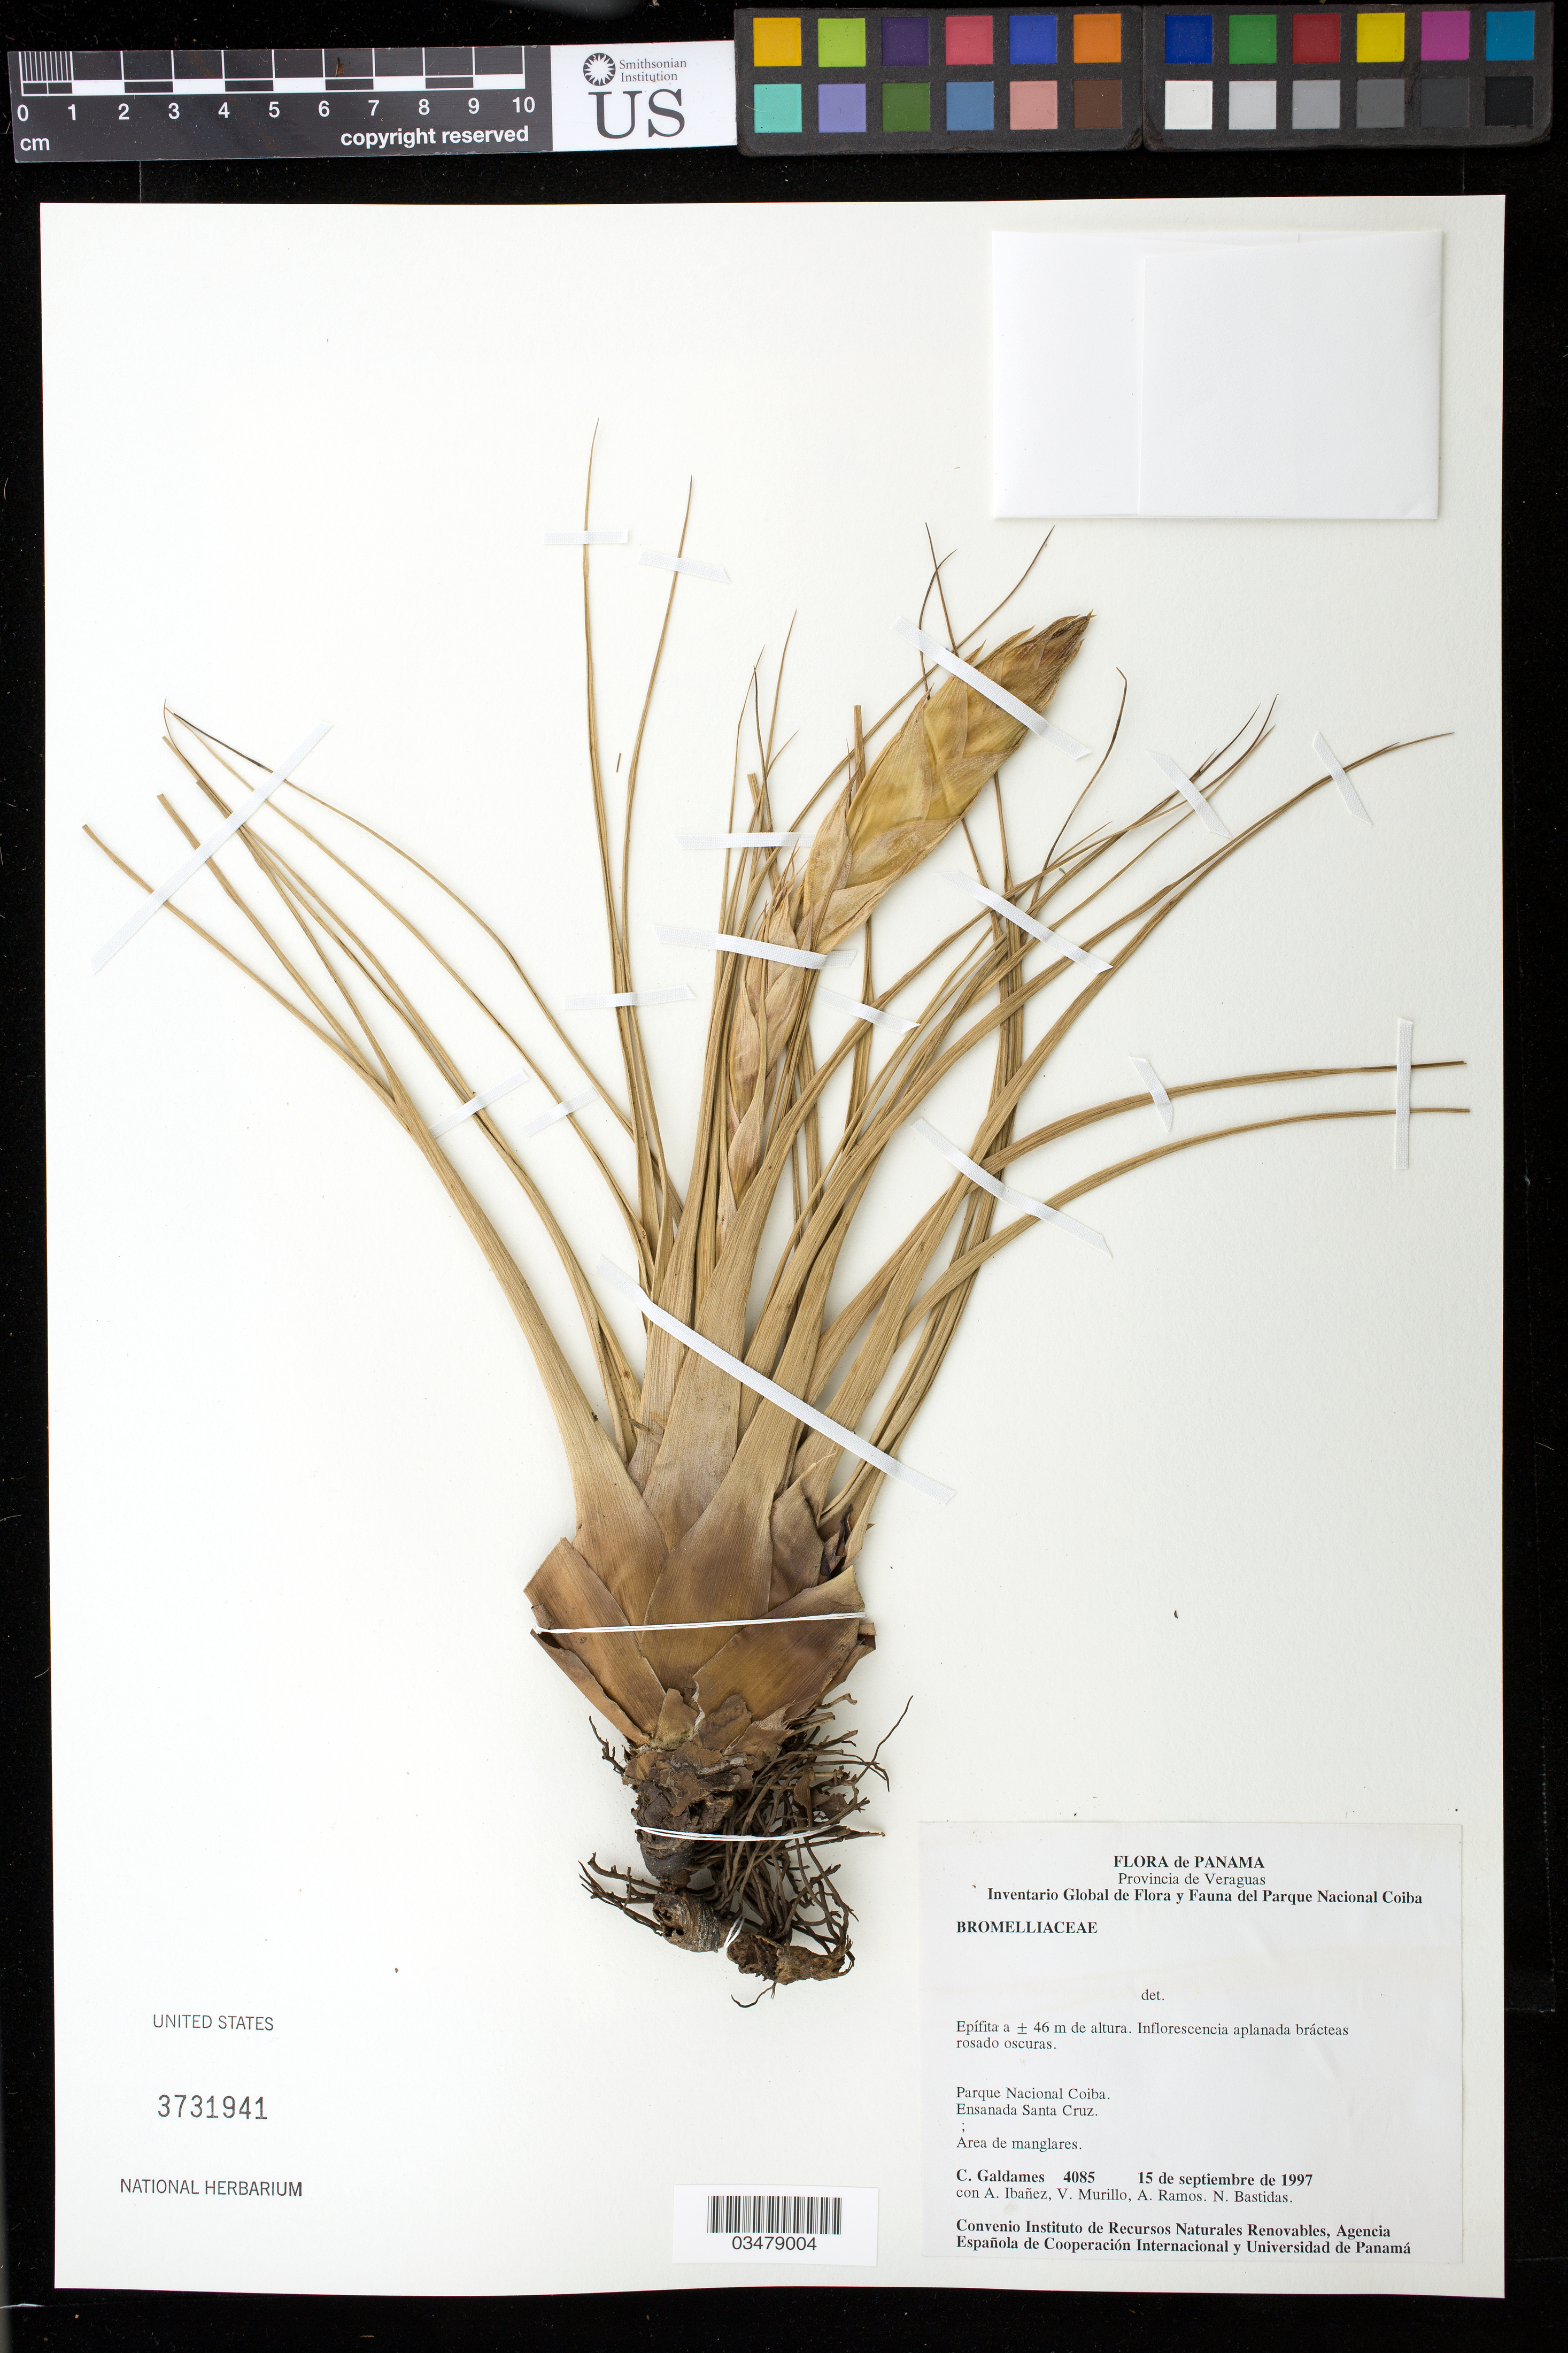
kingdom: Plantae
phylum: Tracheophyta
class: Liliopsida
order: Poales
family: Bromeliaceae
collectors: C. Galdames, A. Ibáñez, V. Murillo, A. Ramos & N. Bastidas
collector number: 4085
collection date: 1997-09-15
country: Panama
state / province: Veraguas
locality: Parque Nacional Coiba. Ensanada Santa Cruz. Area de manglares.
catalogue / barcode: US 3731941